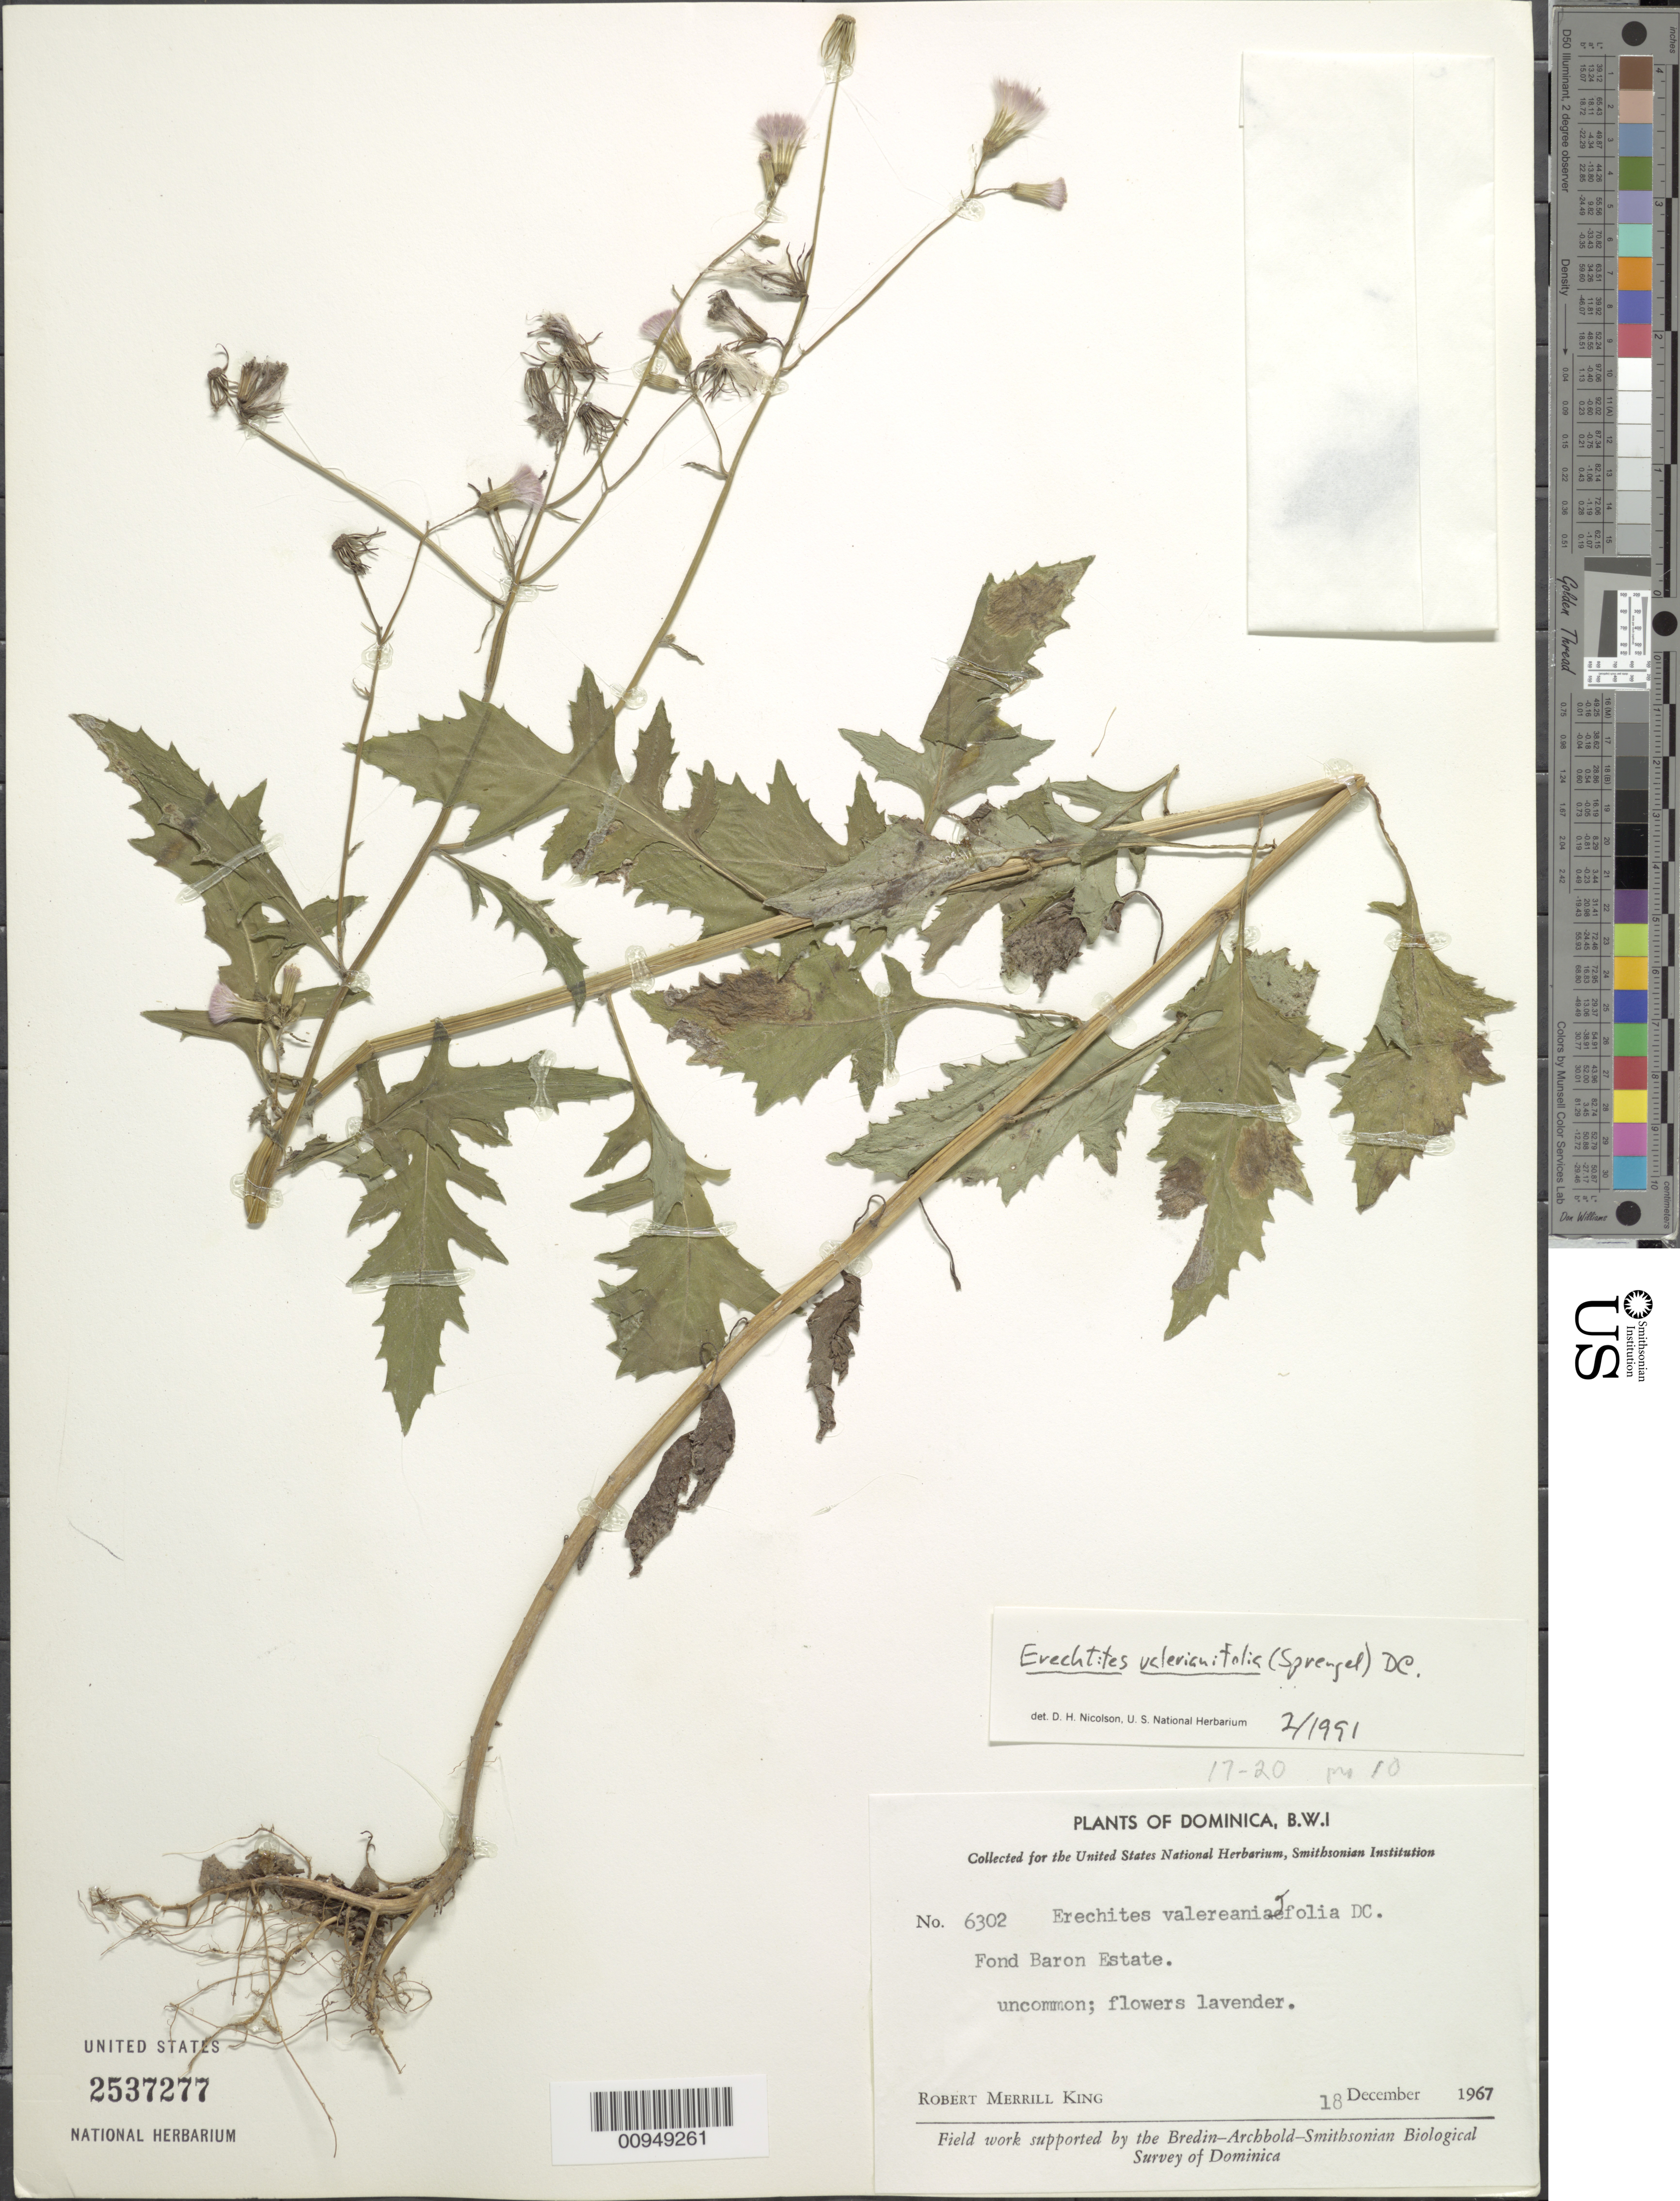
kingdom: Plantae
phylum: Tracheophyta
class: Magnoliopsida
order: Asterales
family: Asteraceae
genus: Erechtites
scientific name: Erechtites valerianifolius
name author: (Link ex Spreng.) DC.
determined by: Nicolson, Dan H.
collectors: R. M. King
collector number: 6302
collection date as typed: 18 Dec 1967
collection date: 1967-12-18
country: Dominica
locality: Fond Baron Estate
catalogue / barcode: US 2537277